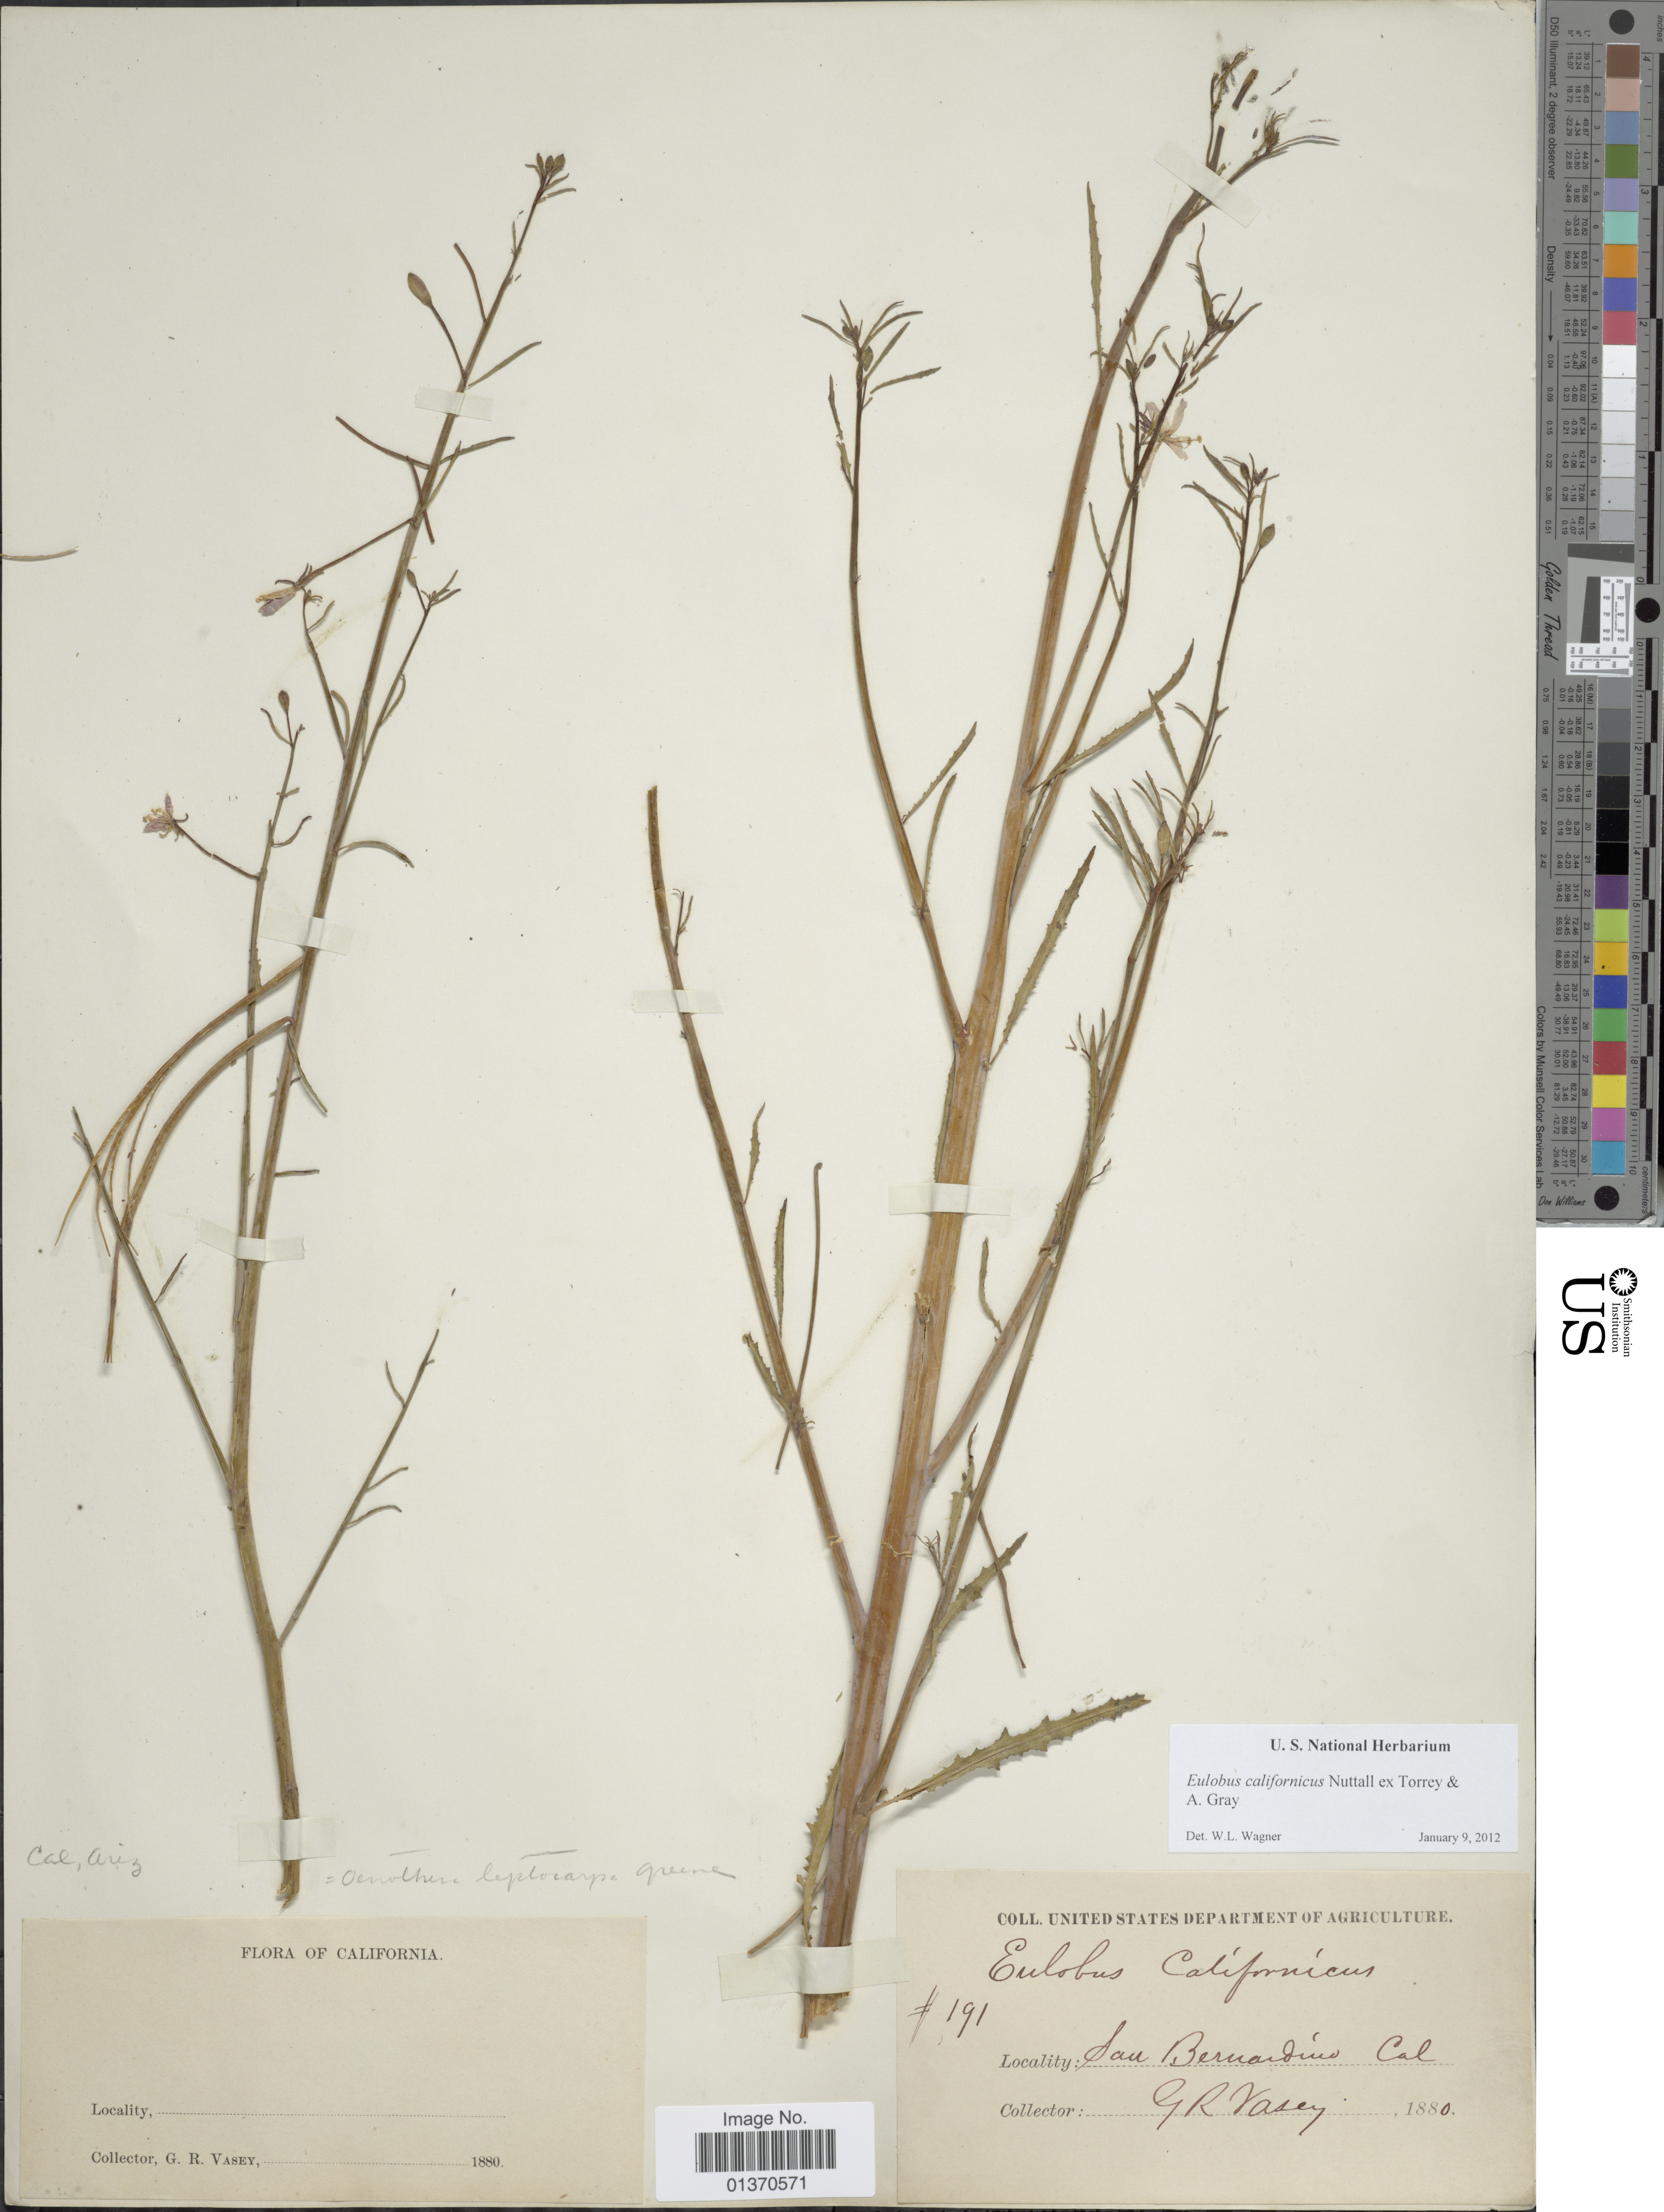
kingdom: Plantae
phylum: Tracheophyta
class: Magnoliopsida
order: Myrtales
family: Onagraceae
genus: Eulobus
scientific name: Eulobus californicus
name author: Nutt. ex Torr. & A. Gray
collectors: G. R. Vasey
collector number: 191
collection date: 1880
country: United States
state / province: California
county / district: San Bernardino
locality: San Bernardino